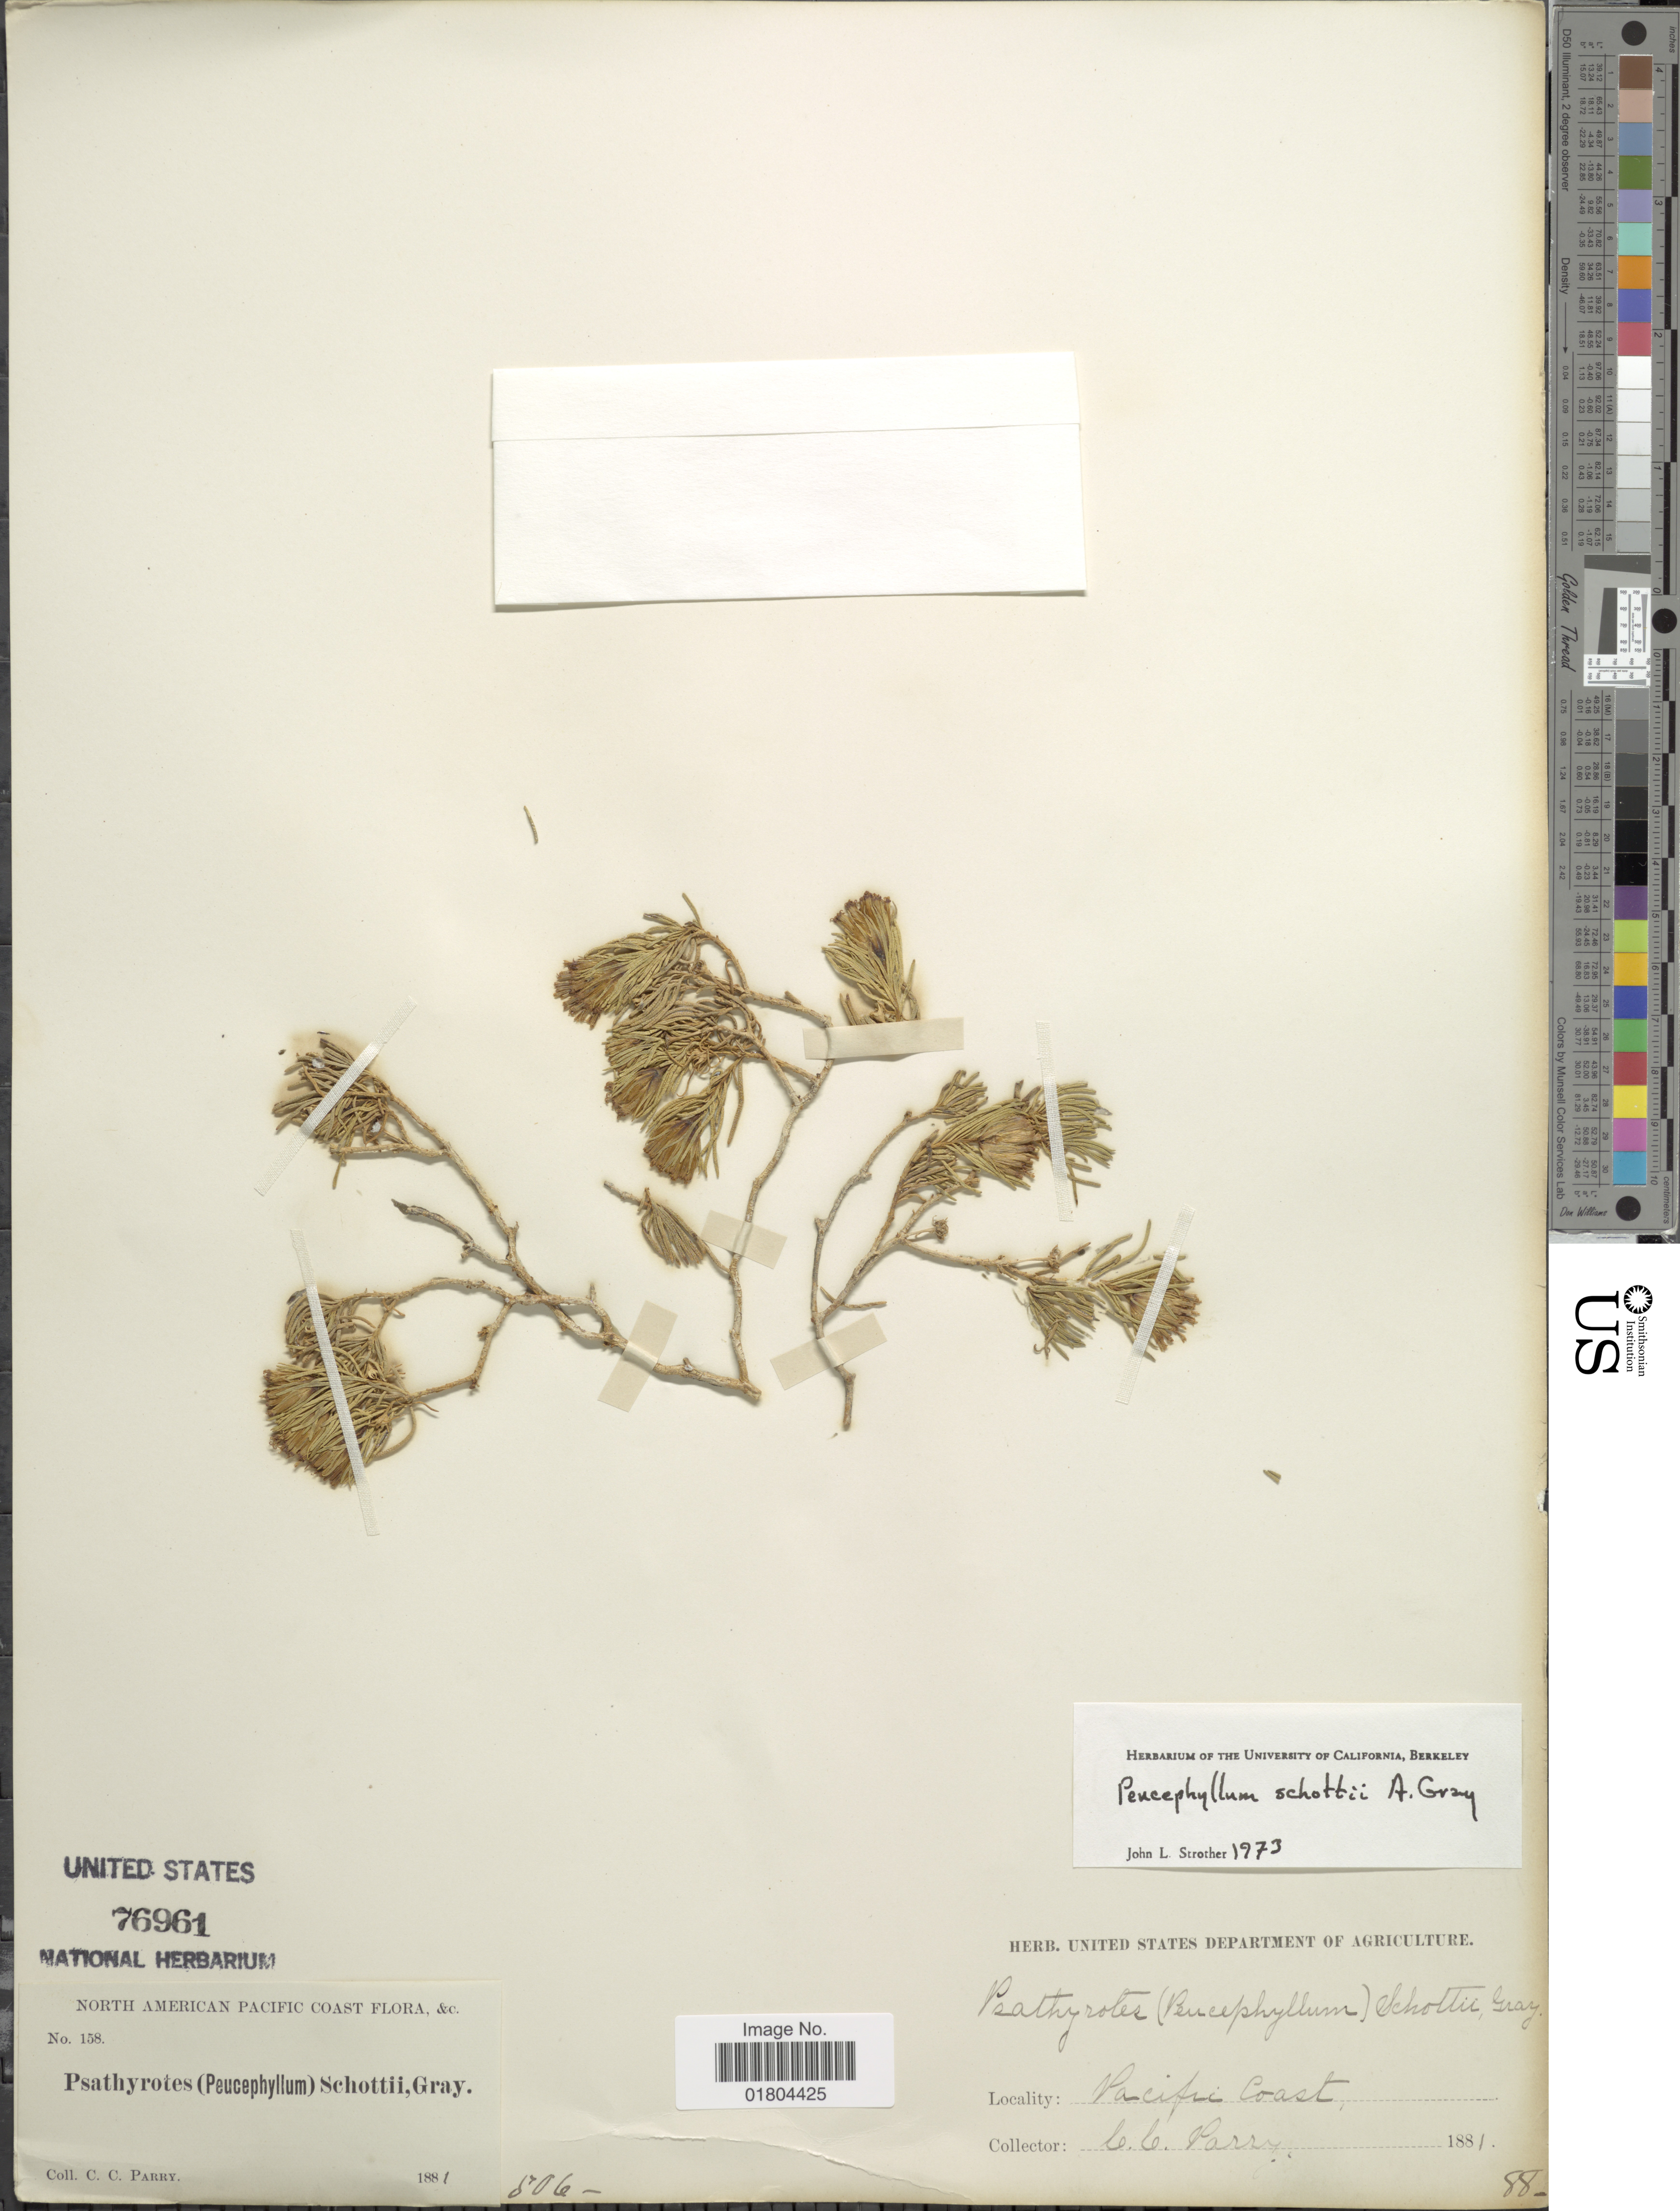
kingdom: Plantae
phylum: Tracheophyta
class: Magnoliopsida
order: Asterales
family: Asteraceae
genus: Peucephyllum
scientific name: Peucephyllum schottii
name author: A. Gray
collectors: C. C. Parry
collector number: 158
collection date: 1881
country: United States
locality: North American Pacific Coast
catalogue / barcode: US 76961